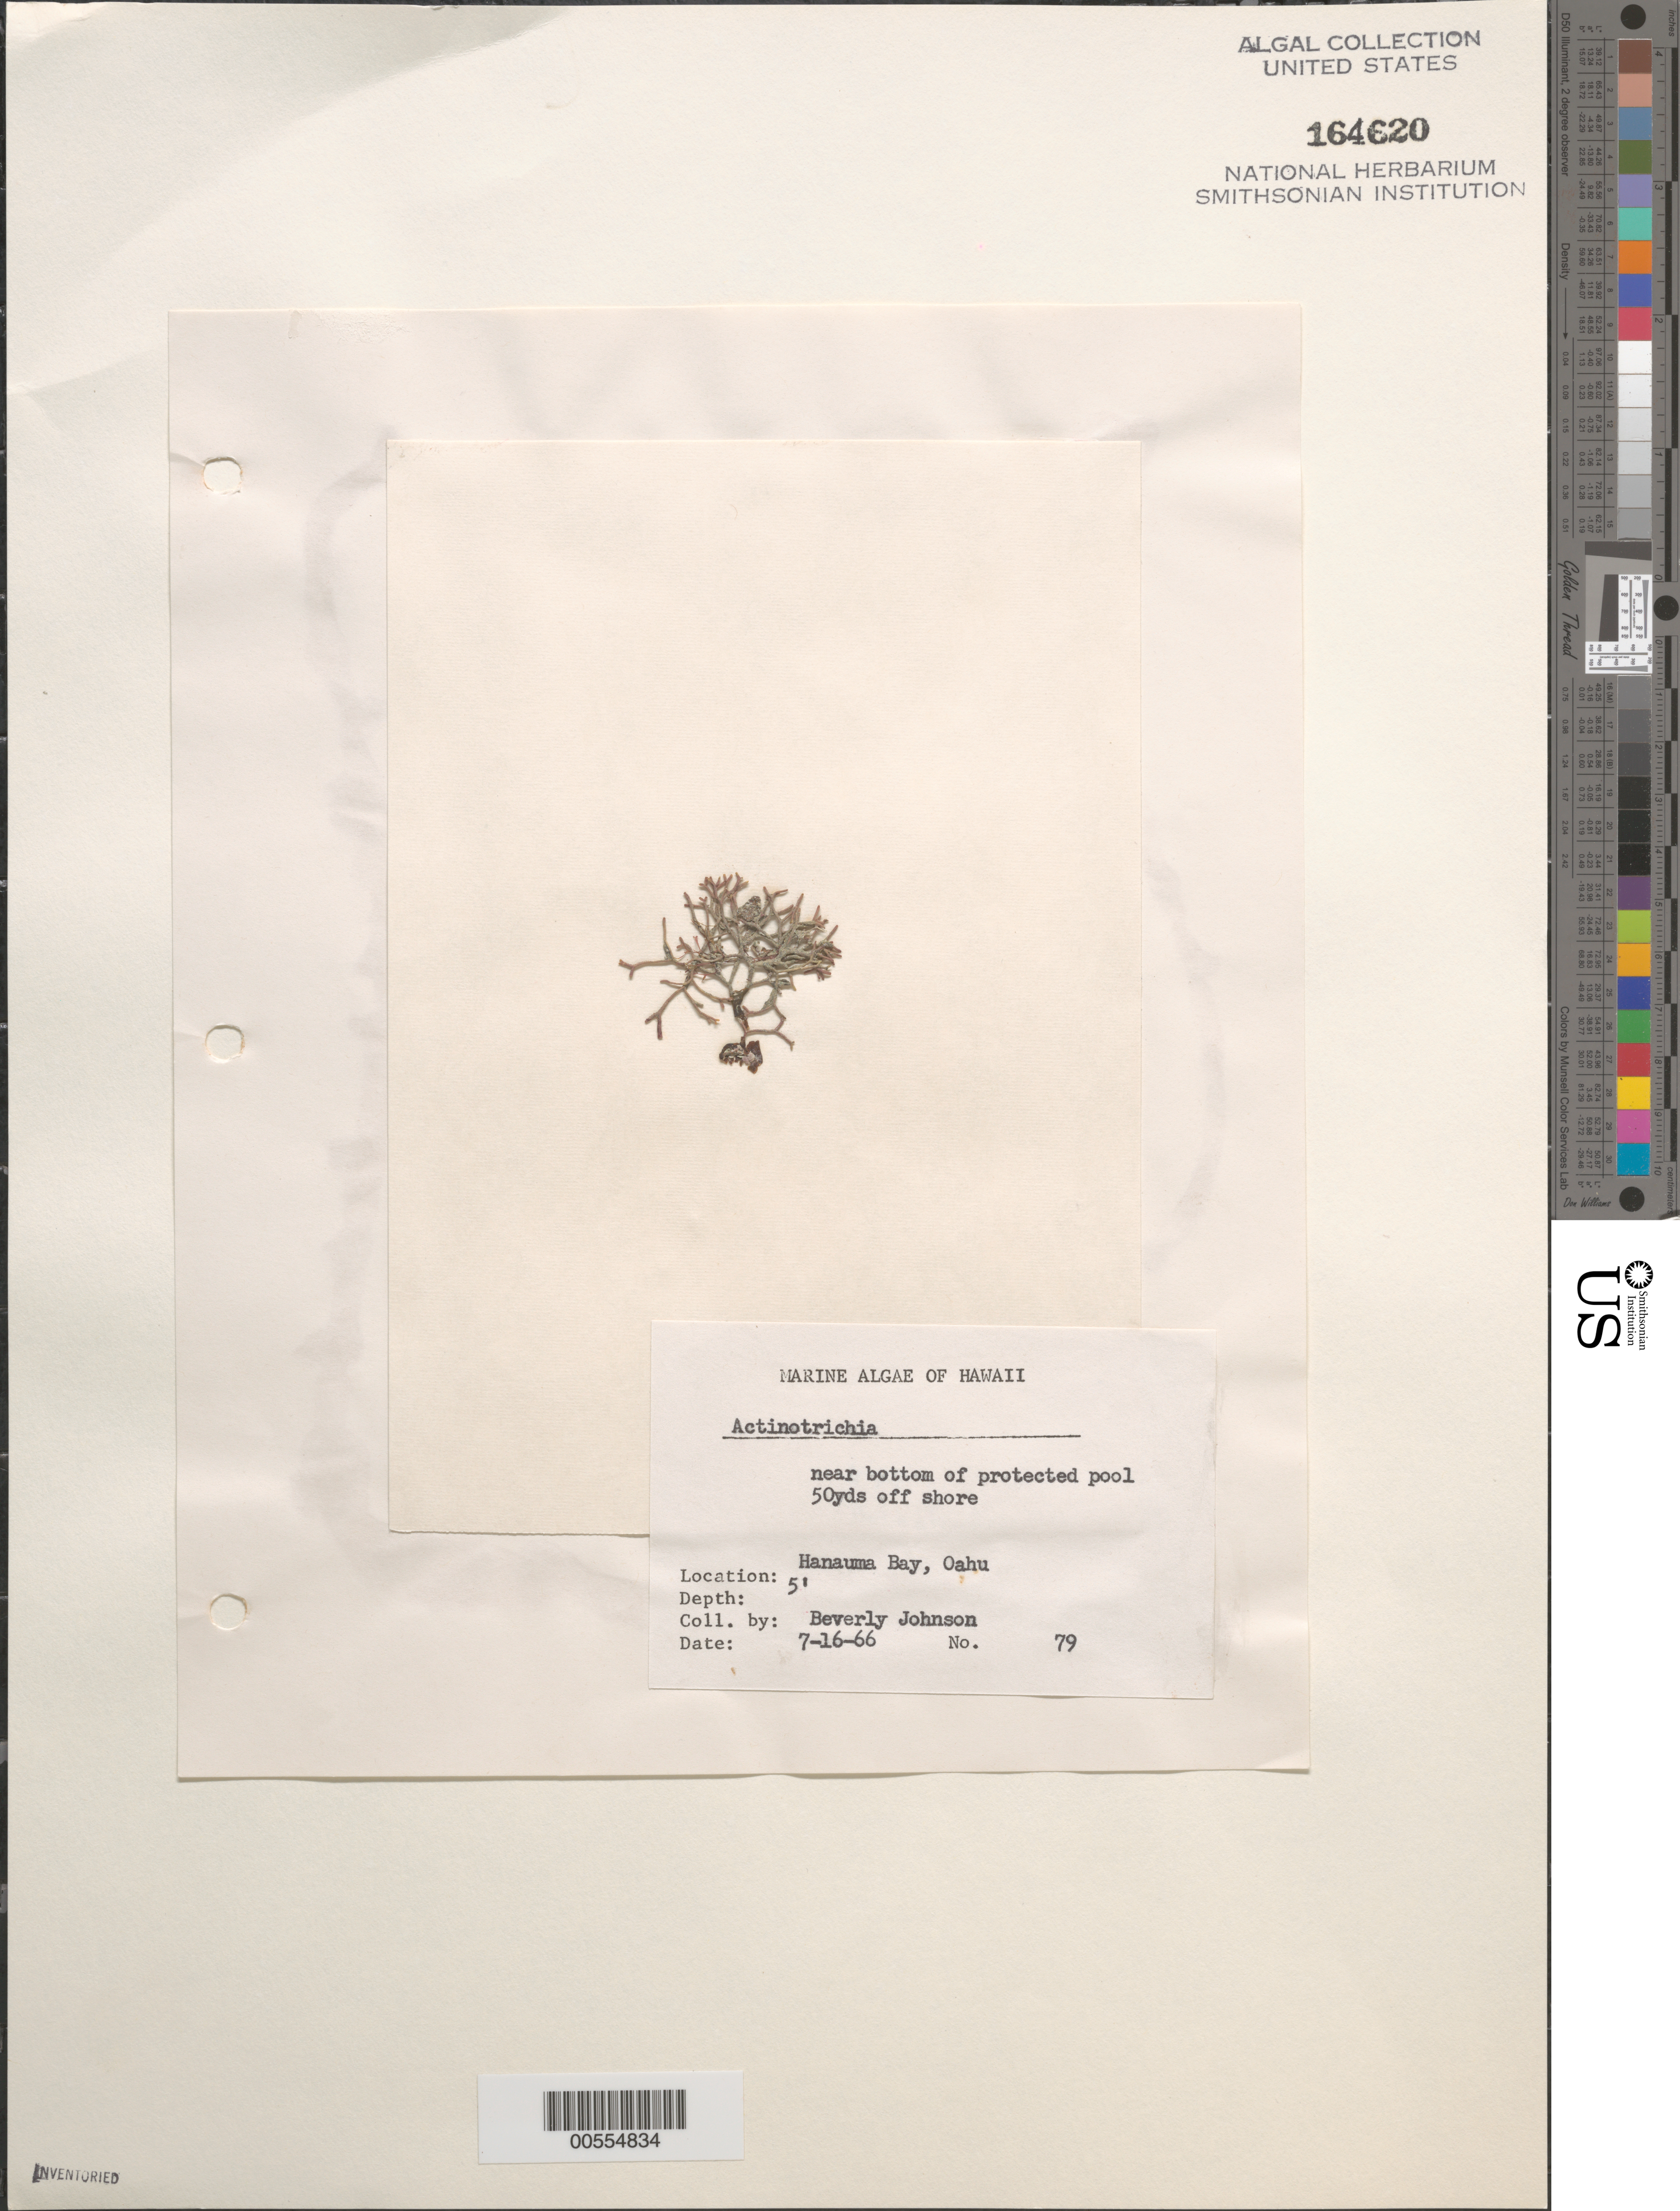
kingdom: Plantae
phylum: Rhodophyta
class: Florideophyceae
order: Nemaliales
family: Galaxauraceae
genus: Actinotrichia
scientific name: Actinotrichia sp.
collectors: B. Johnson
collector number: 79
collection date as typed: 17 Jul 1966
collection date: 1966-07-17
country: United States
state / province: Hawaii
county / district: Honolulu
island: Oahu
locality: Hanauma Bay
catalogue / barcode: US 164620